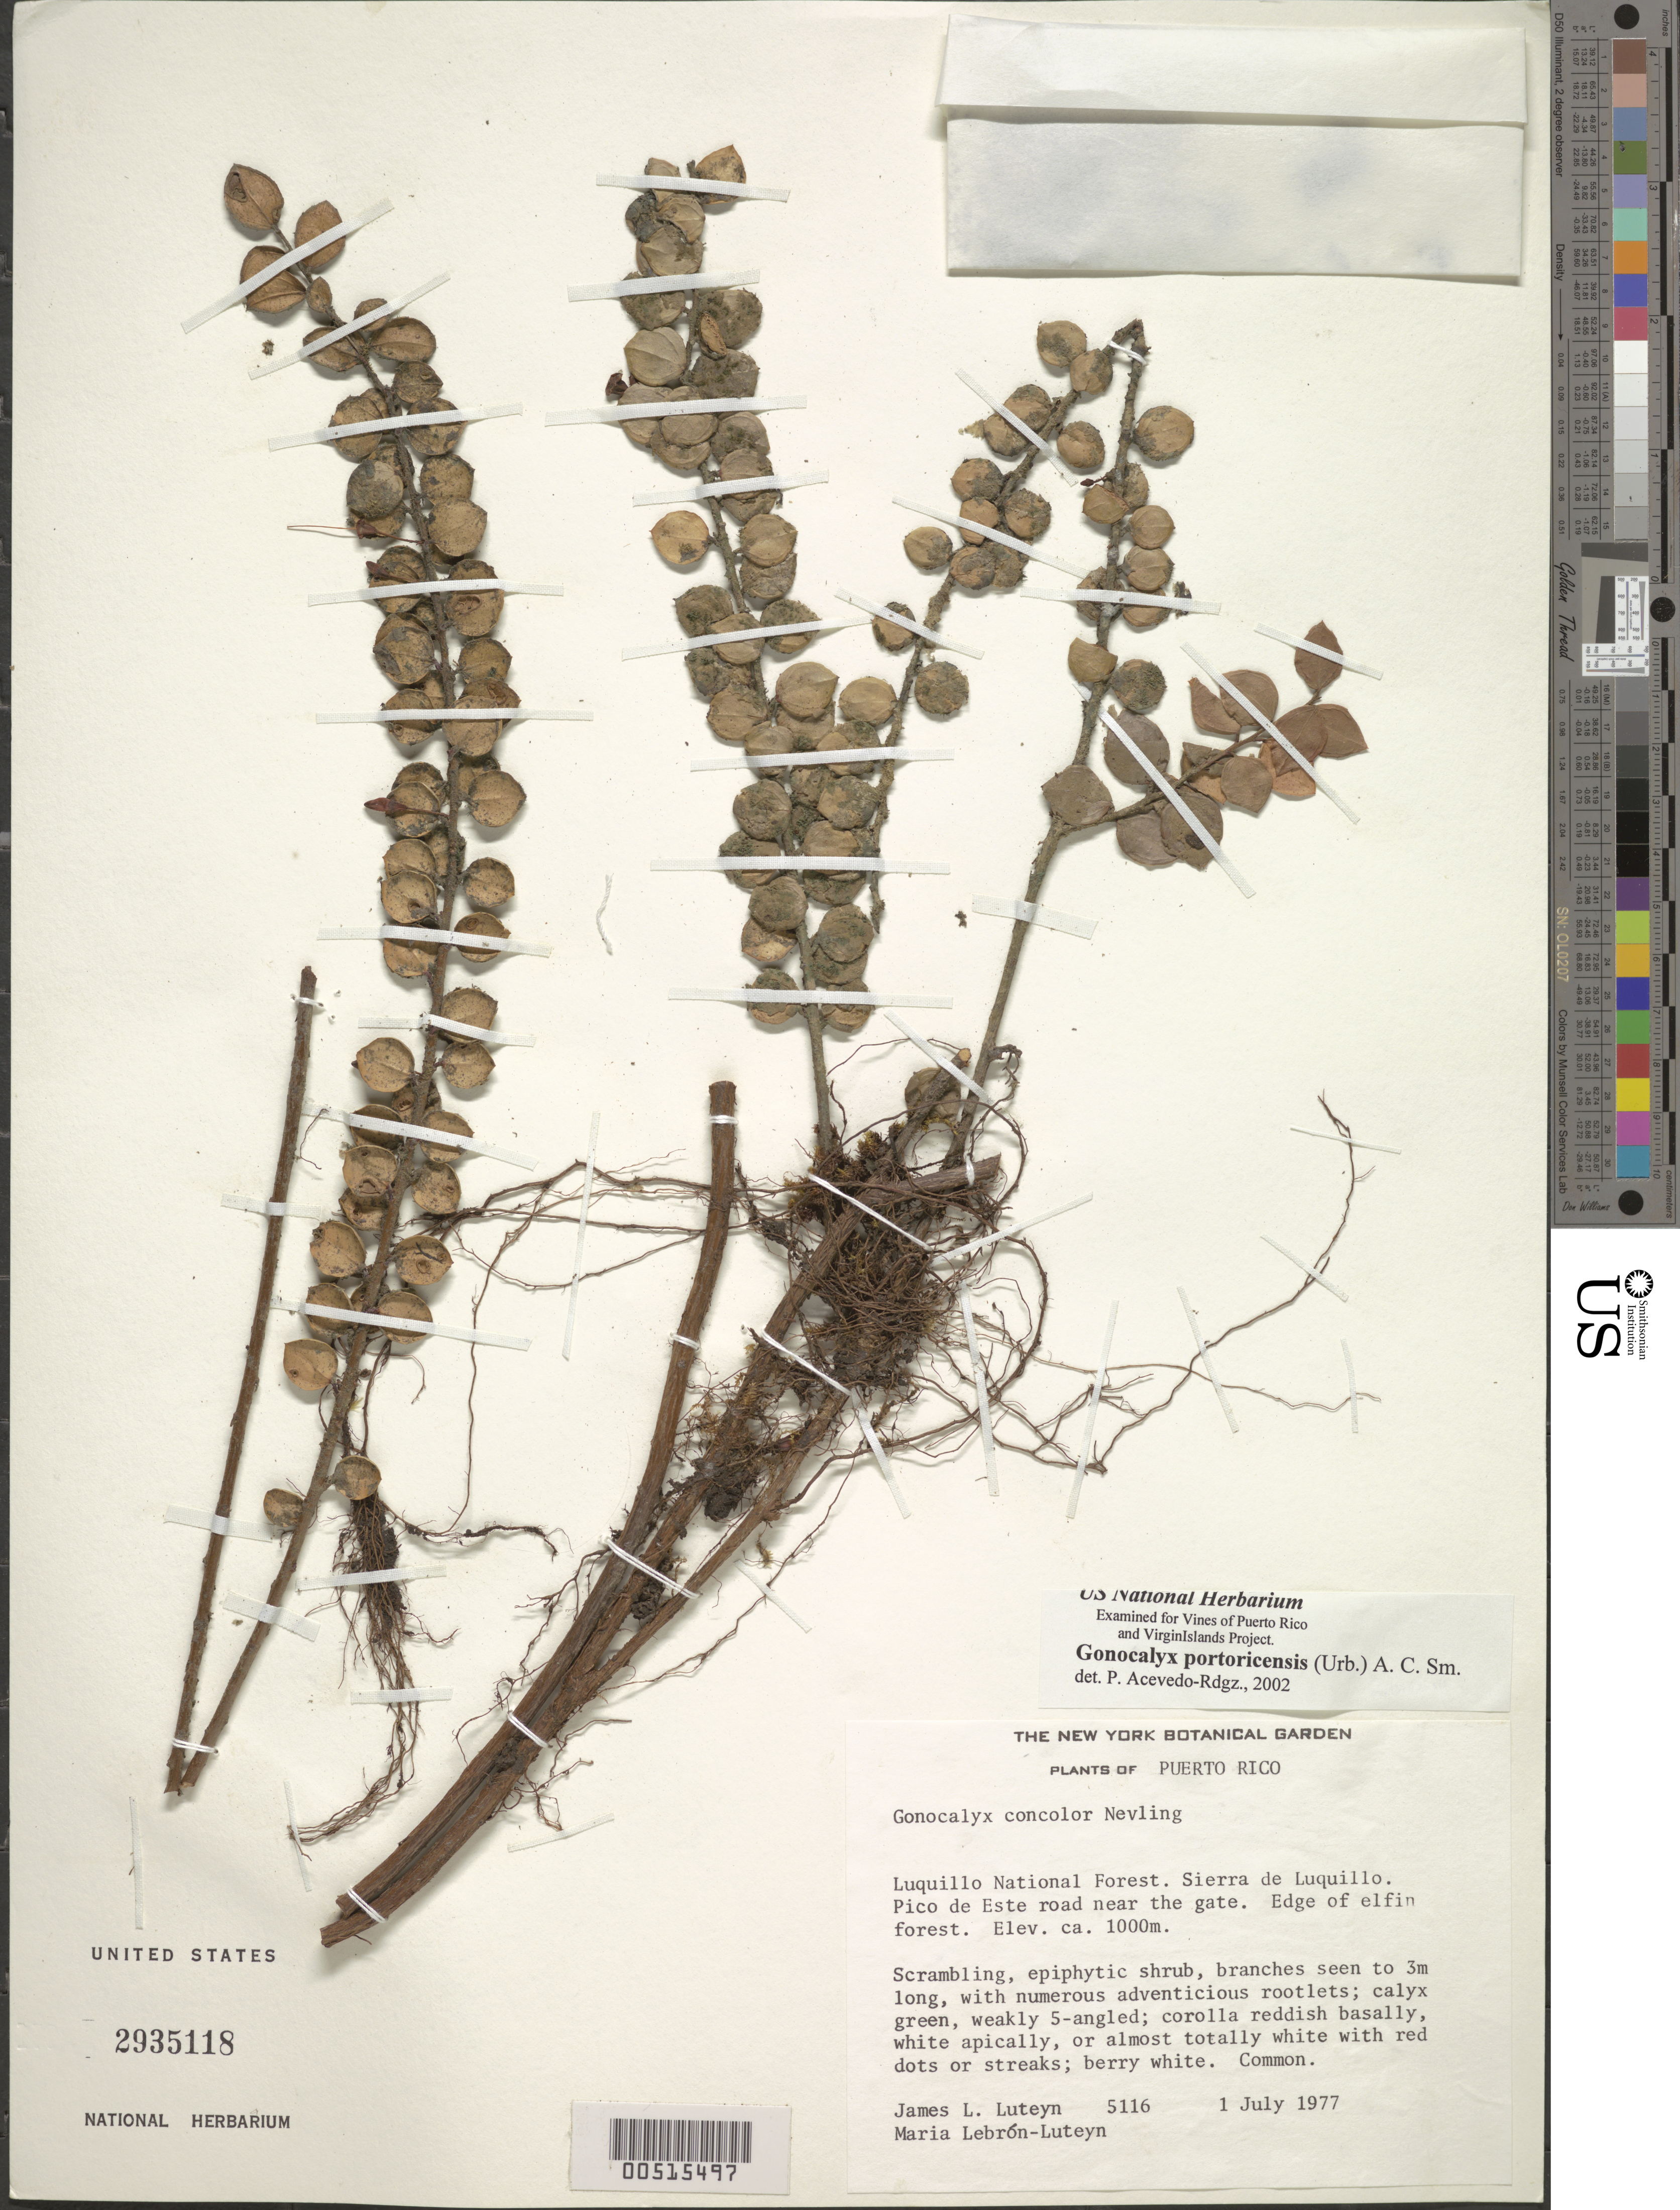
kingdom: Plantae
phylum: Tracheophyta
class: Magnoliopsida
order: Ericales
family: Ericaceae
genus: Gonocalyx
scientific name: Gonocalyx concolor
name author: Nevling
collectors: J. L. Luteyn & J. L. Luteyn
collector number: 5116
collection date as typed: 01 Jul 1977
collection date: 1977-07-01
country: Puerto Rico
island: Greater Antilles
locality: Luquillo National Forest. Sierra de Luquillo, Pico de Este road near the gate. Edge of Elfin Forest.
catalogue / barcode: US 2935118